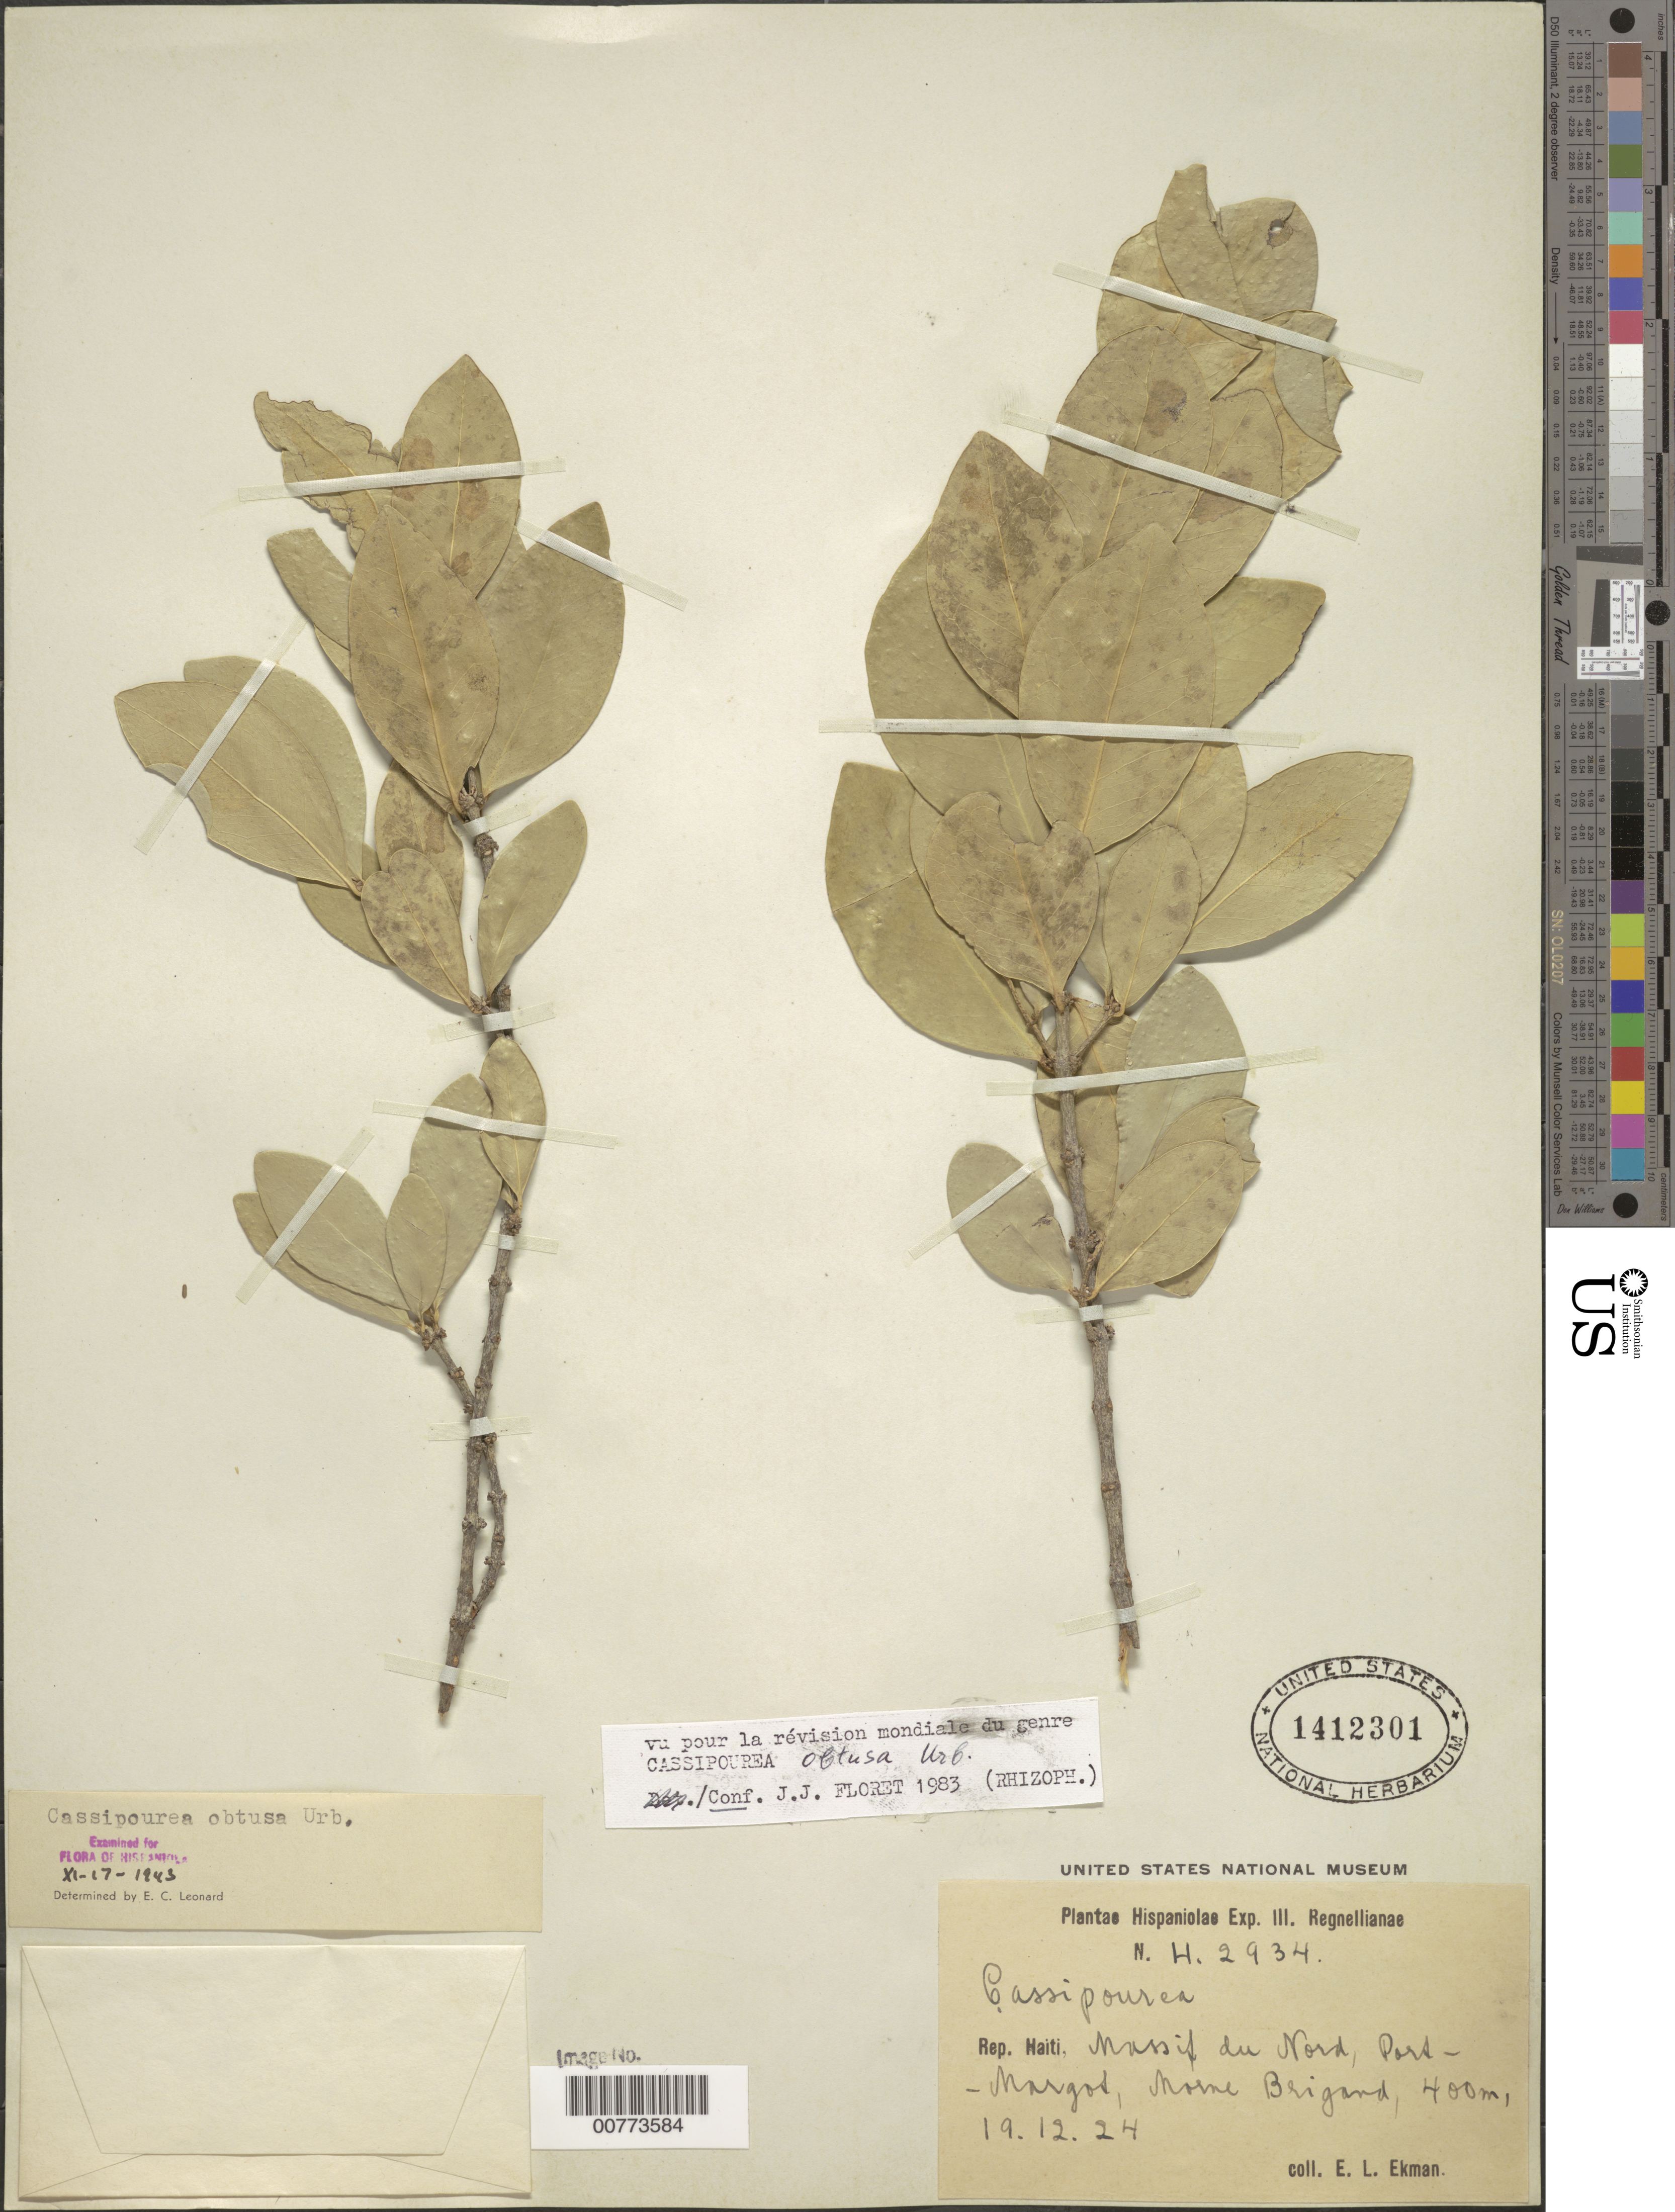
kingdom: Plantae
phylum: Tracheophyta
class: Magnoliopsida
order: Malpighiales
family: Rhizophoraceae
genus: Cassipourea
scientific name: Cassipourea obtusa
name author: Urb.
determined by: Floret, J. J.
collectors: E. L. Ekman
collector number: H 2934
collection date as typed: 19 Dec 1924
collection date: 1924-12-19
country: Haiti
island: Hispaniola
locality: Massif du Nord, Port-Margod, Morne Brigond.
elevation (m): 400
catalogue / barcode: US 1412301